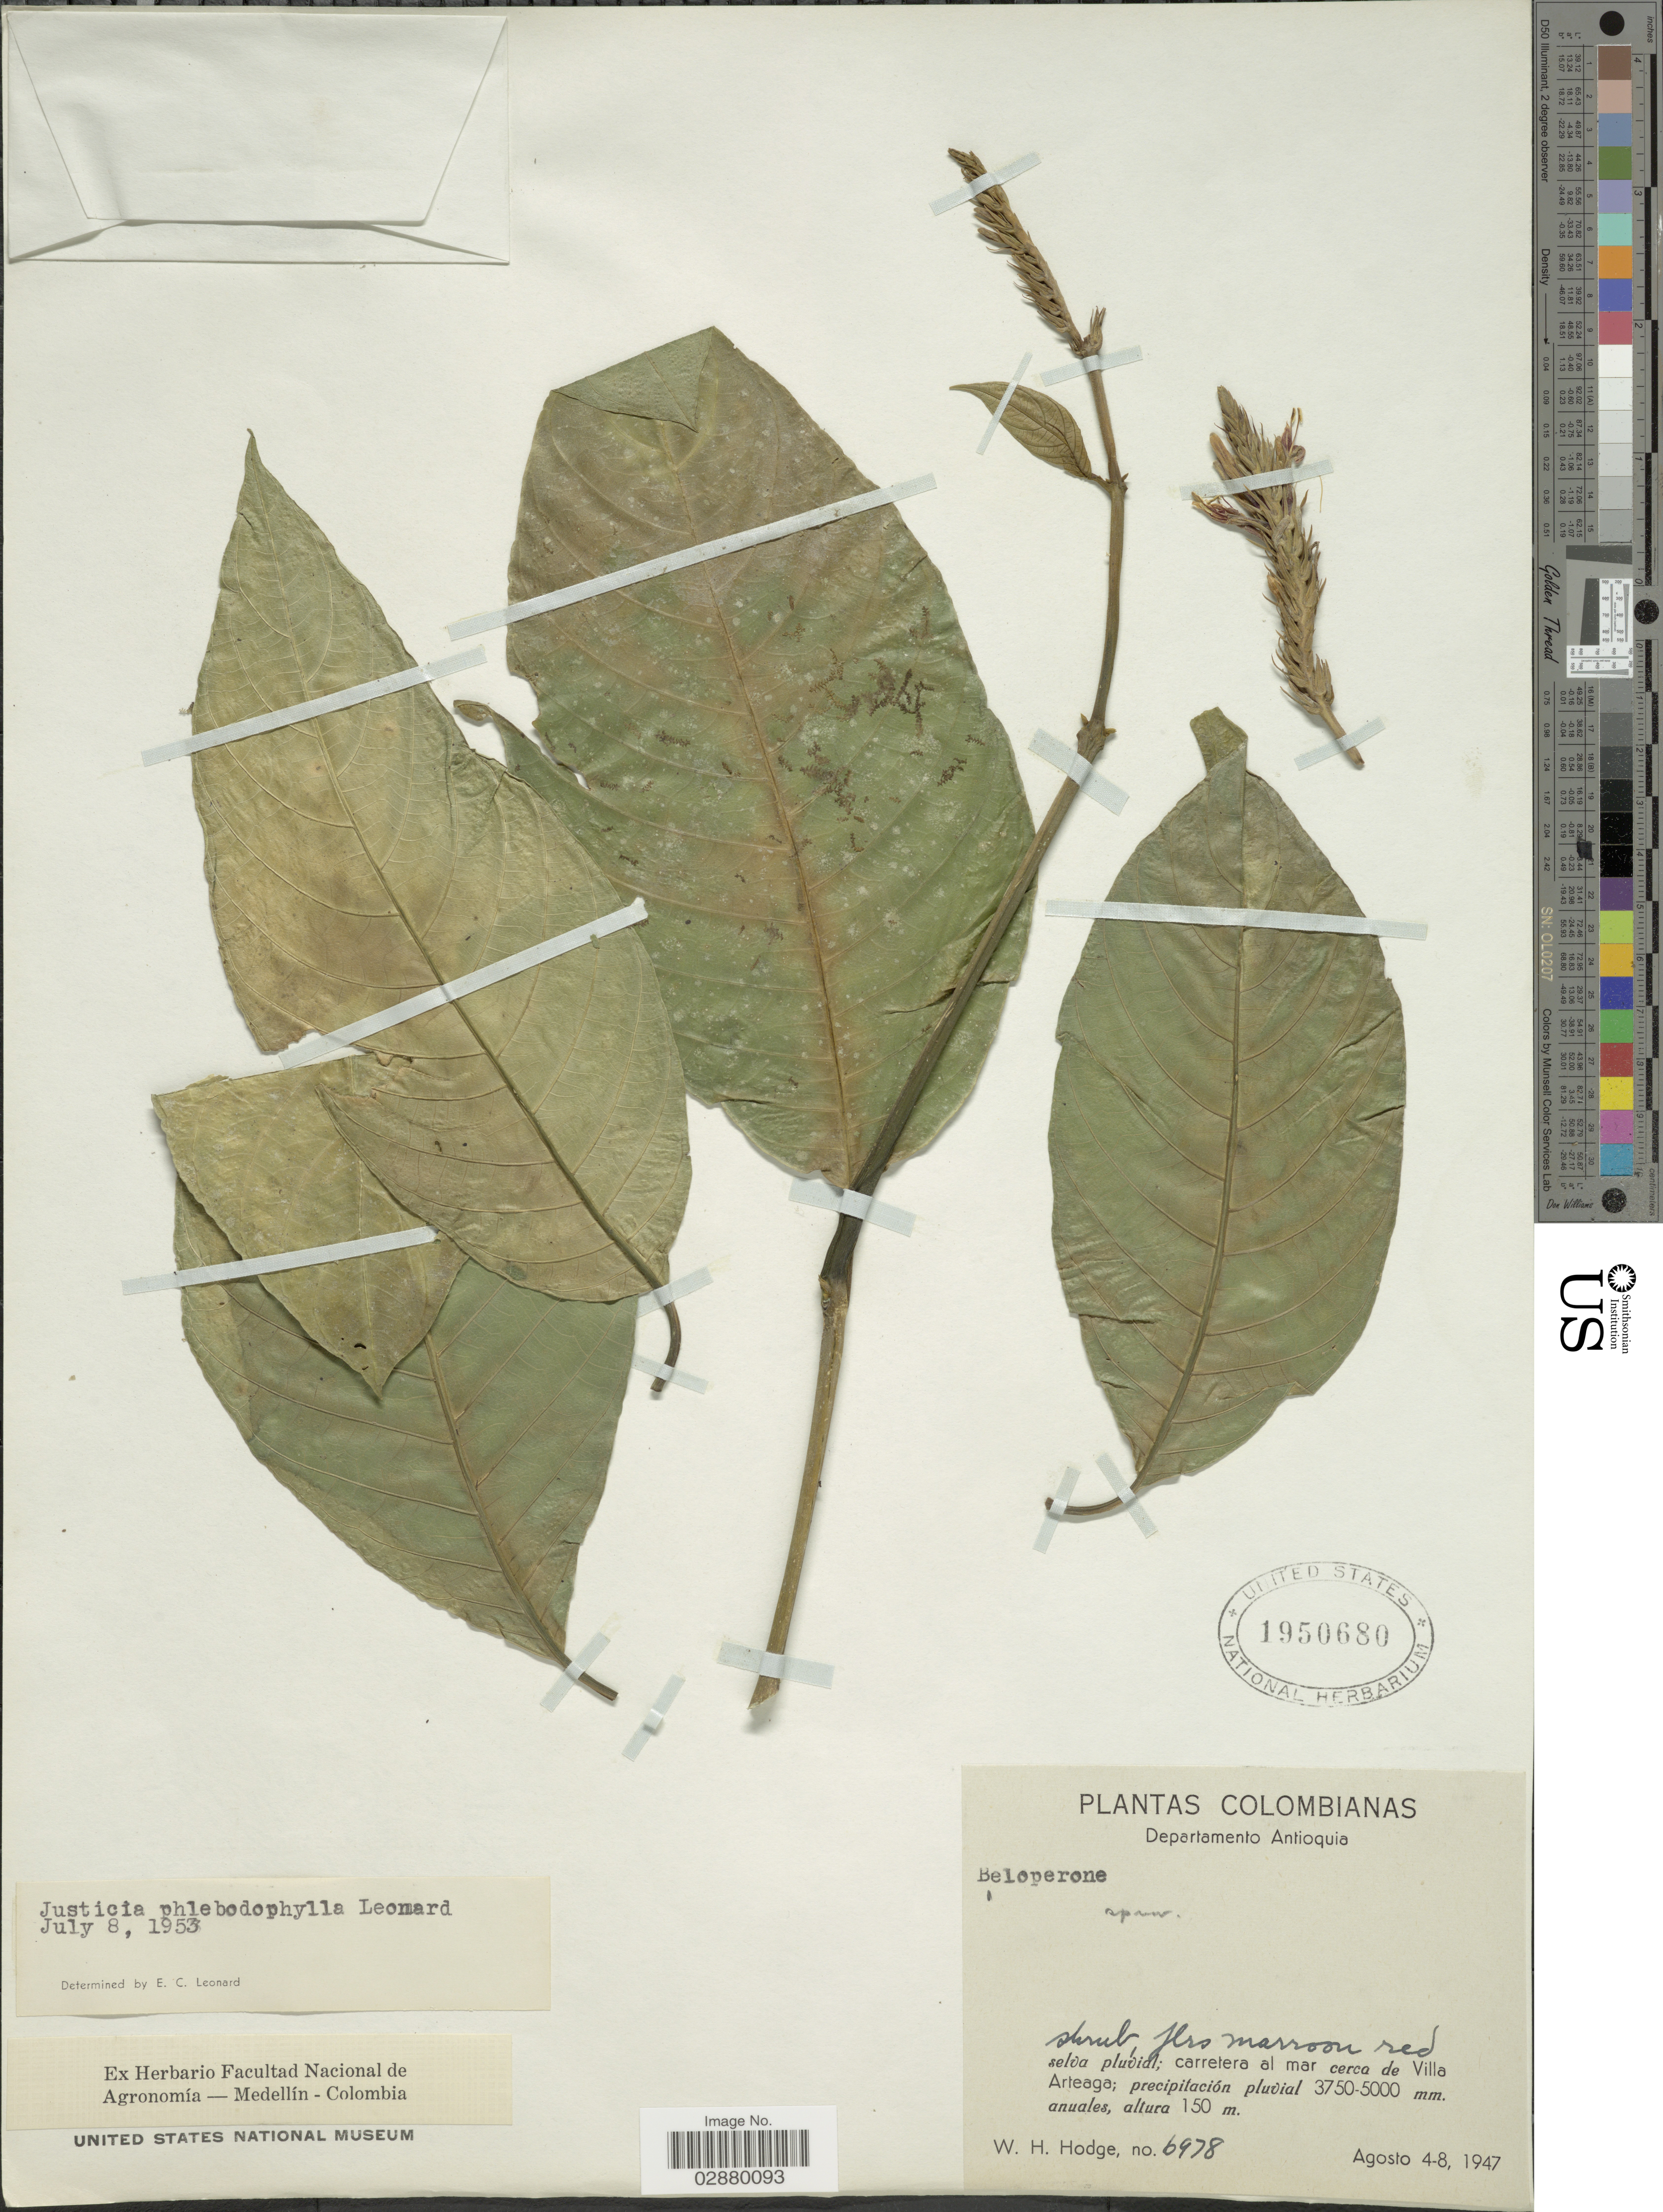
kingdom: Plantae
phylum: Tracheophyta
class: Magnoliopsida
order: Lamiales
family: Acanthaceae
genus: Justicia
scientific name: Justicia phlebophylla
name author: Leonard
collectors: W. Hodge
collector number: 6978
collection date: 1947-08-04/1947-08-08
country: Colombia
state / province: Antioquia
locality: Departamento Antioquia. Carretera al mar cerca de Villa Arteaga.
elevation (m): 150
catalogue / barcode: US 1950680